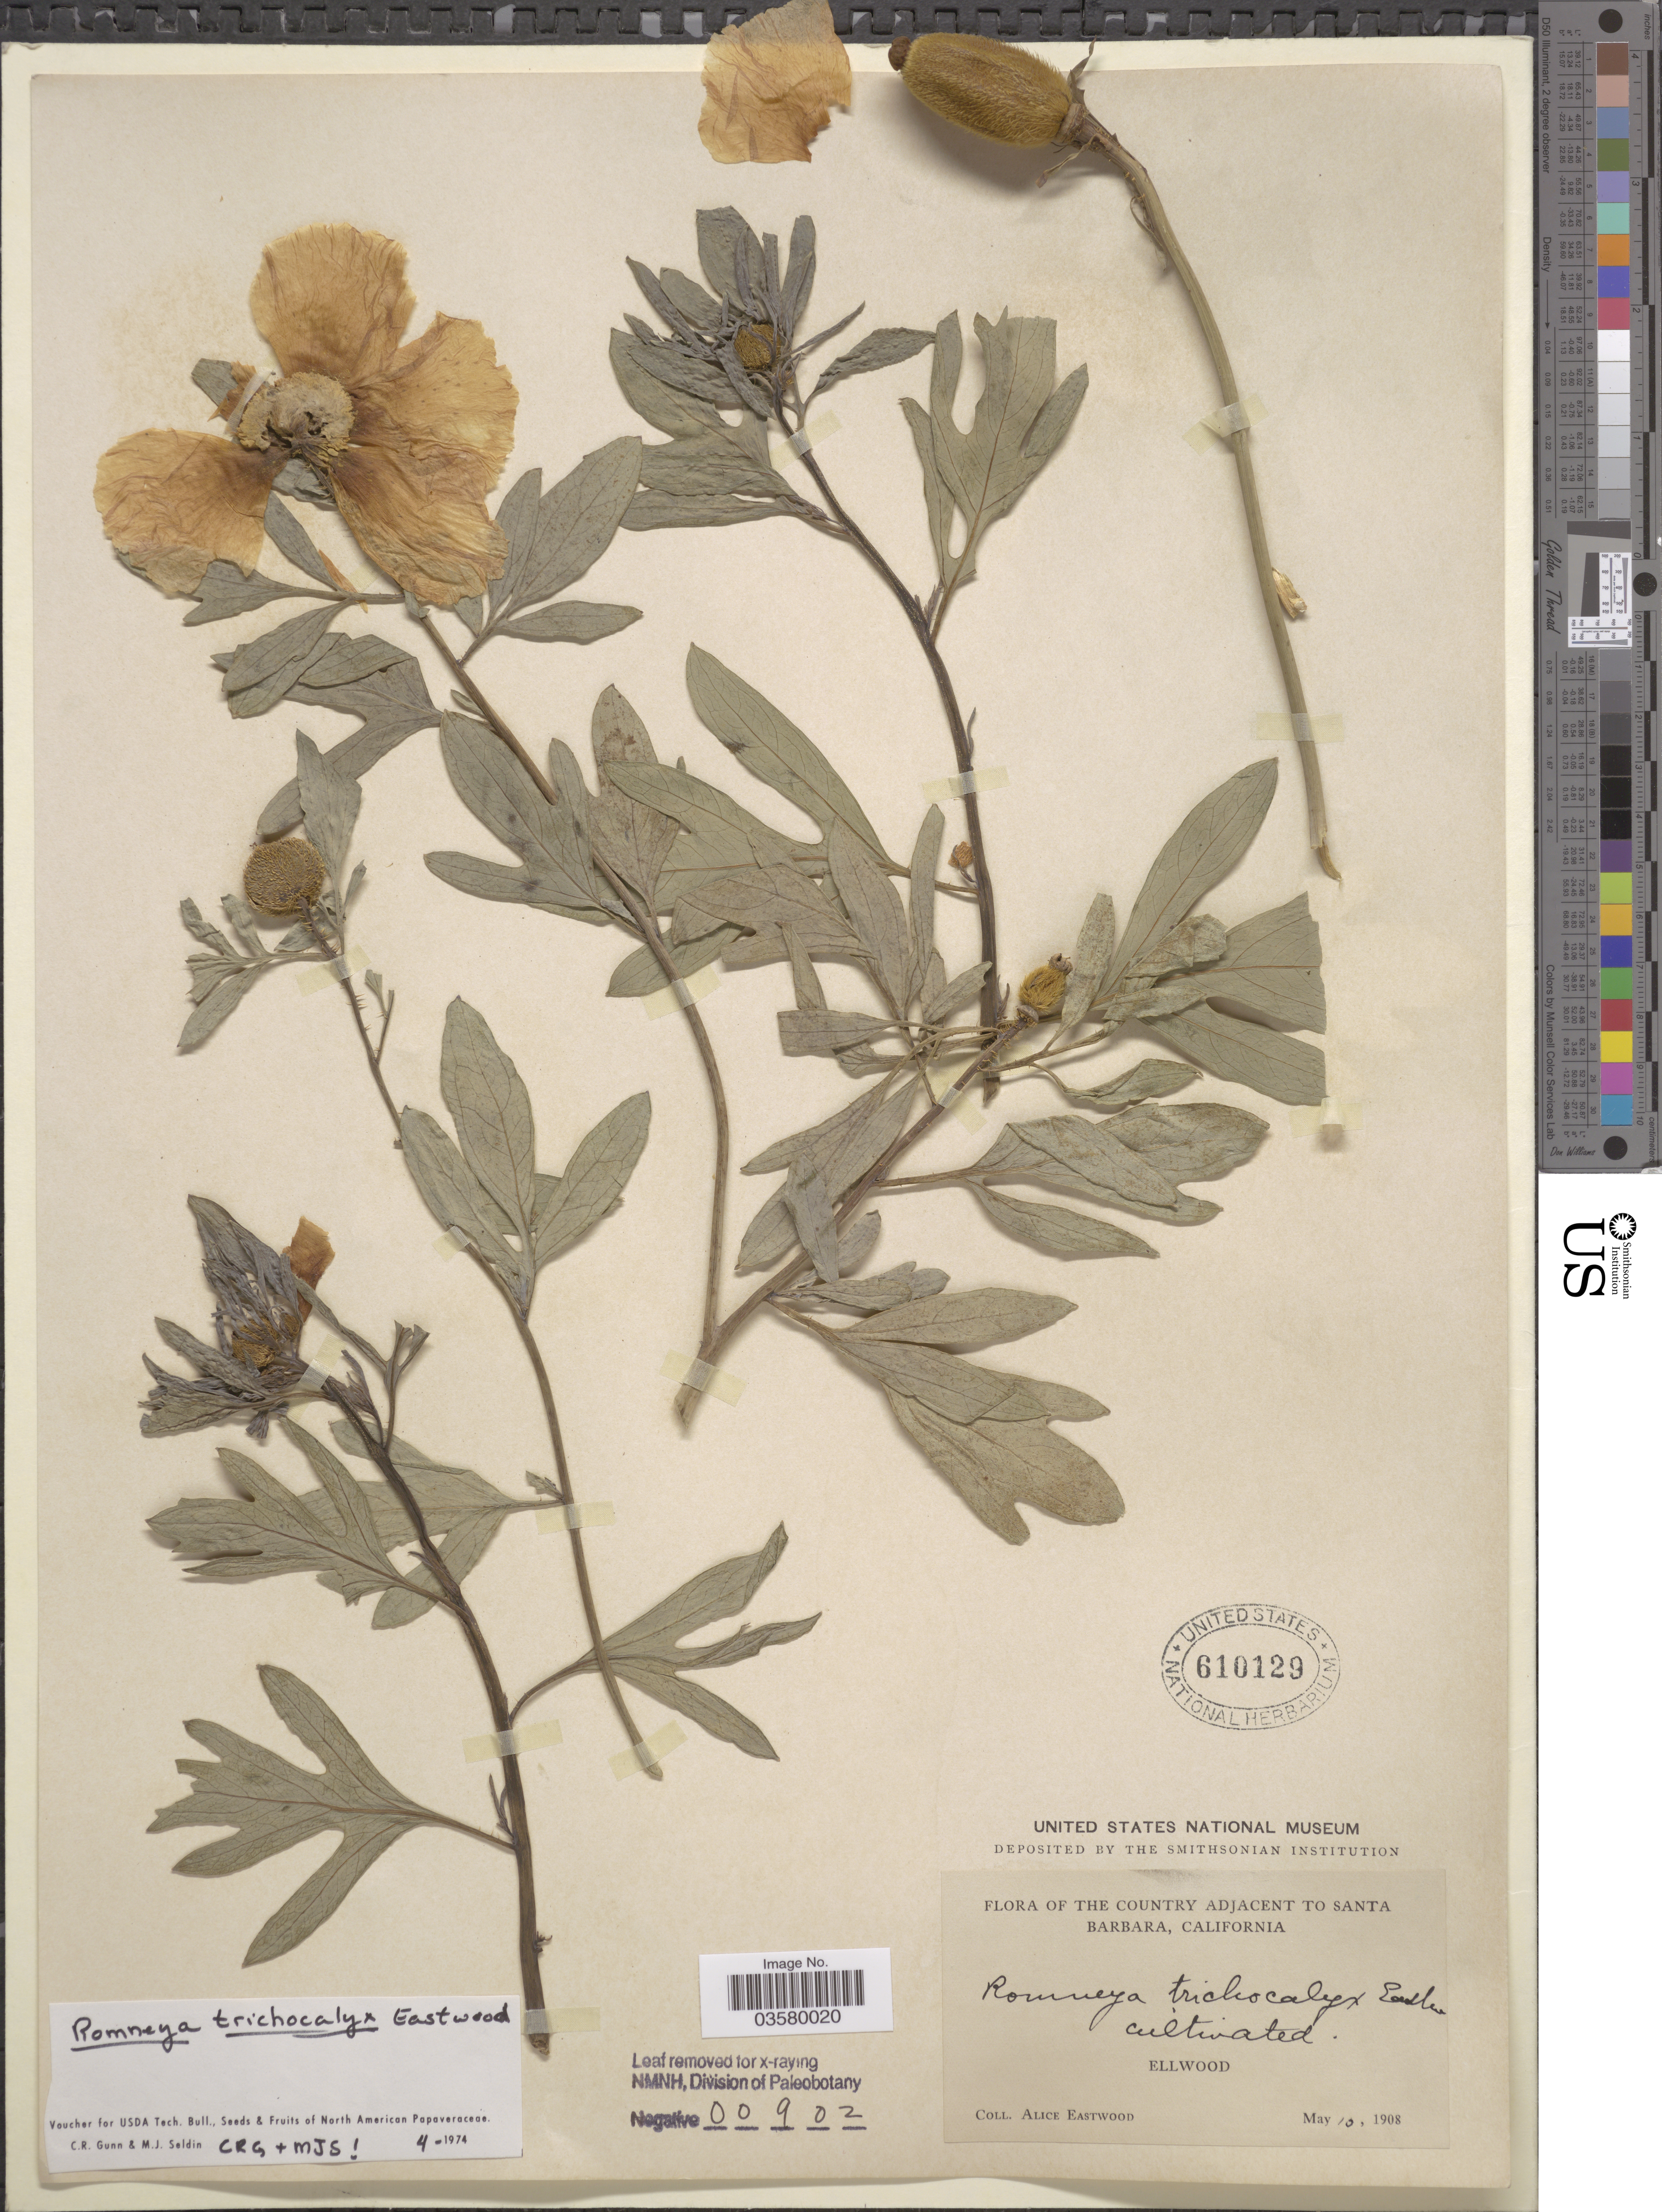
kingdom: Plantae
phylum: Tracheophyta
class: Magnoliopsida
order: Ranunculales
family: Papaveraceae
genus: Romneya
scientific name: Romneya trichocalyx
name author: Eastw.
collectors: A. Eastwood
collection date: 1908-05-10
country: United States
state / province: California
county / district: Santa Barbara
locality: The Country adjacent to Santa Barbara. Ellwood.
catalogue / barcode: US 610129